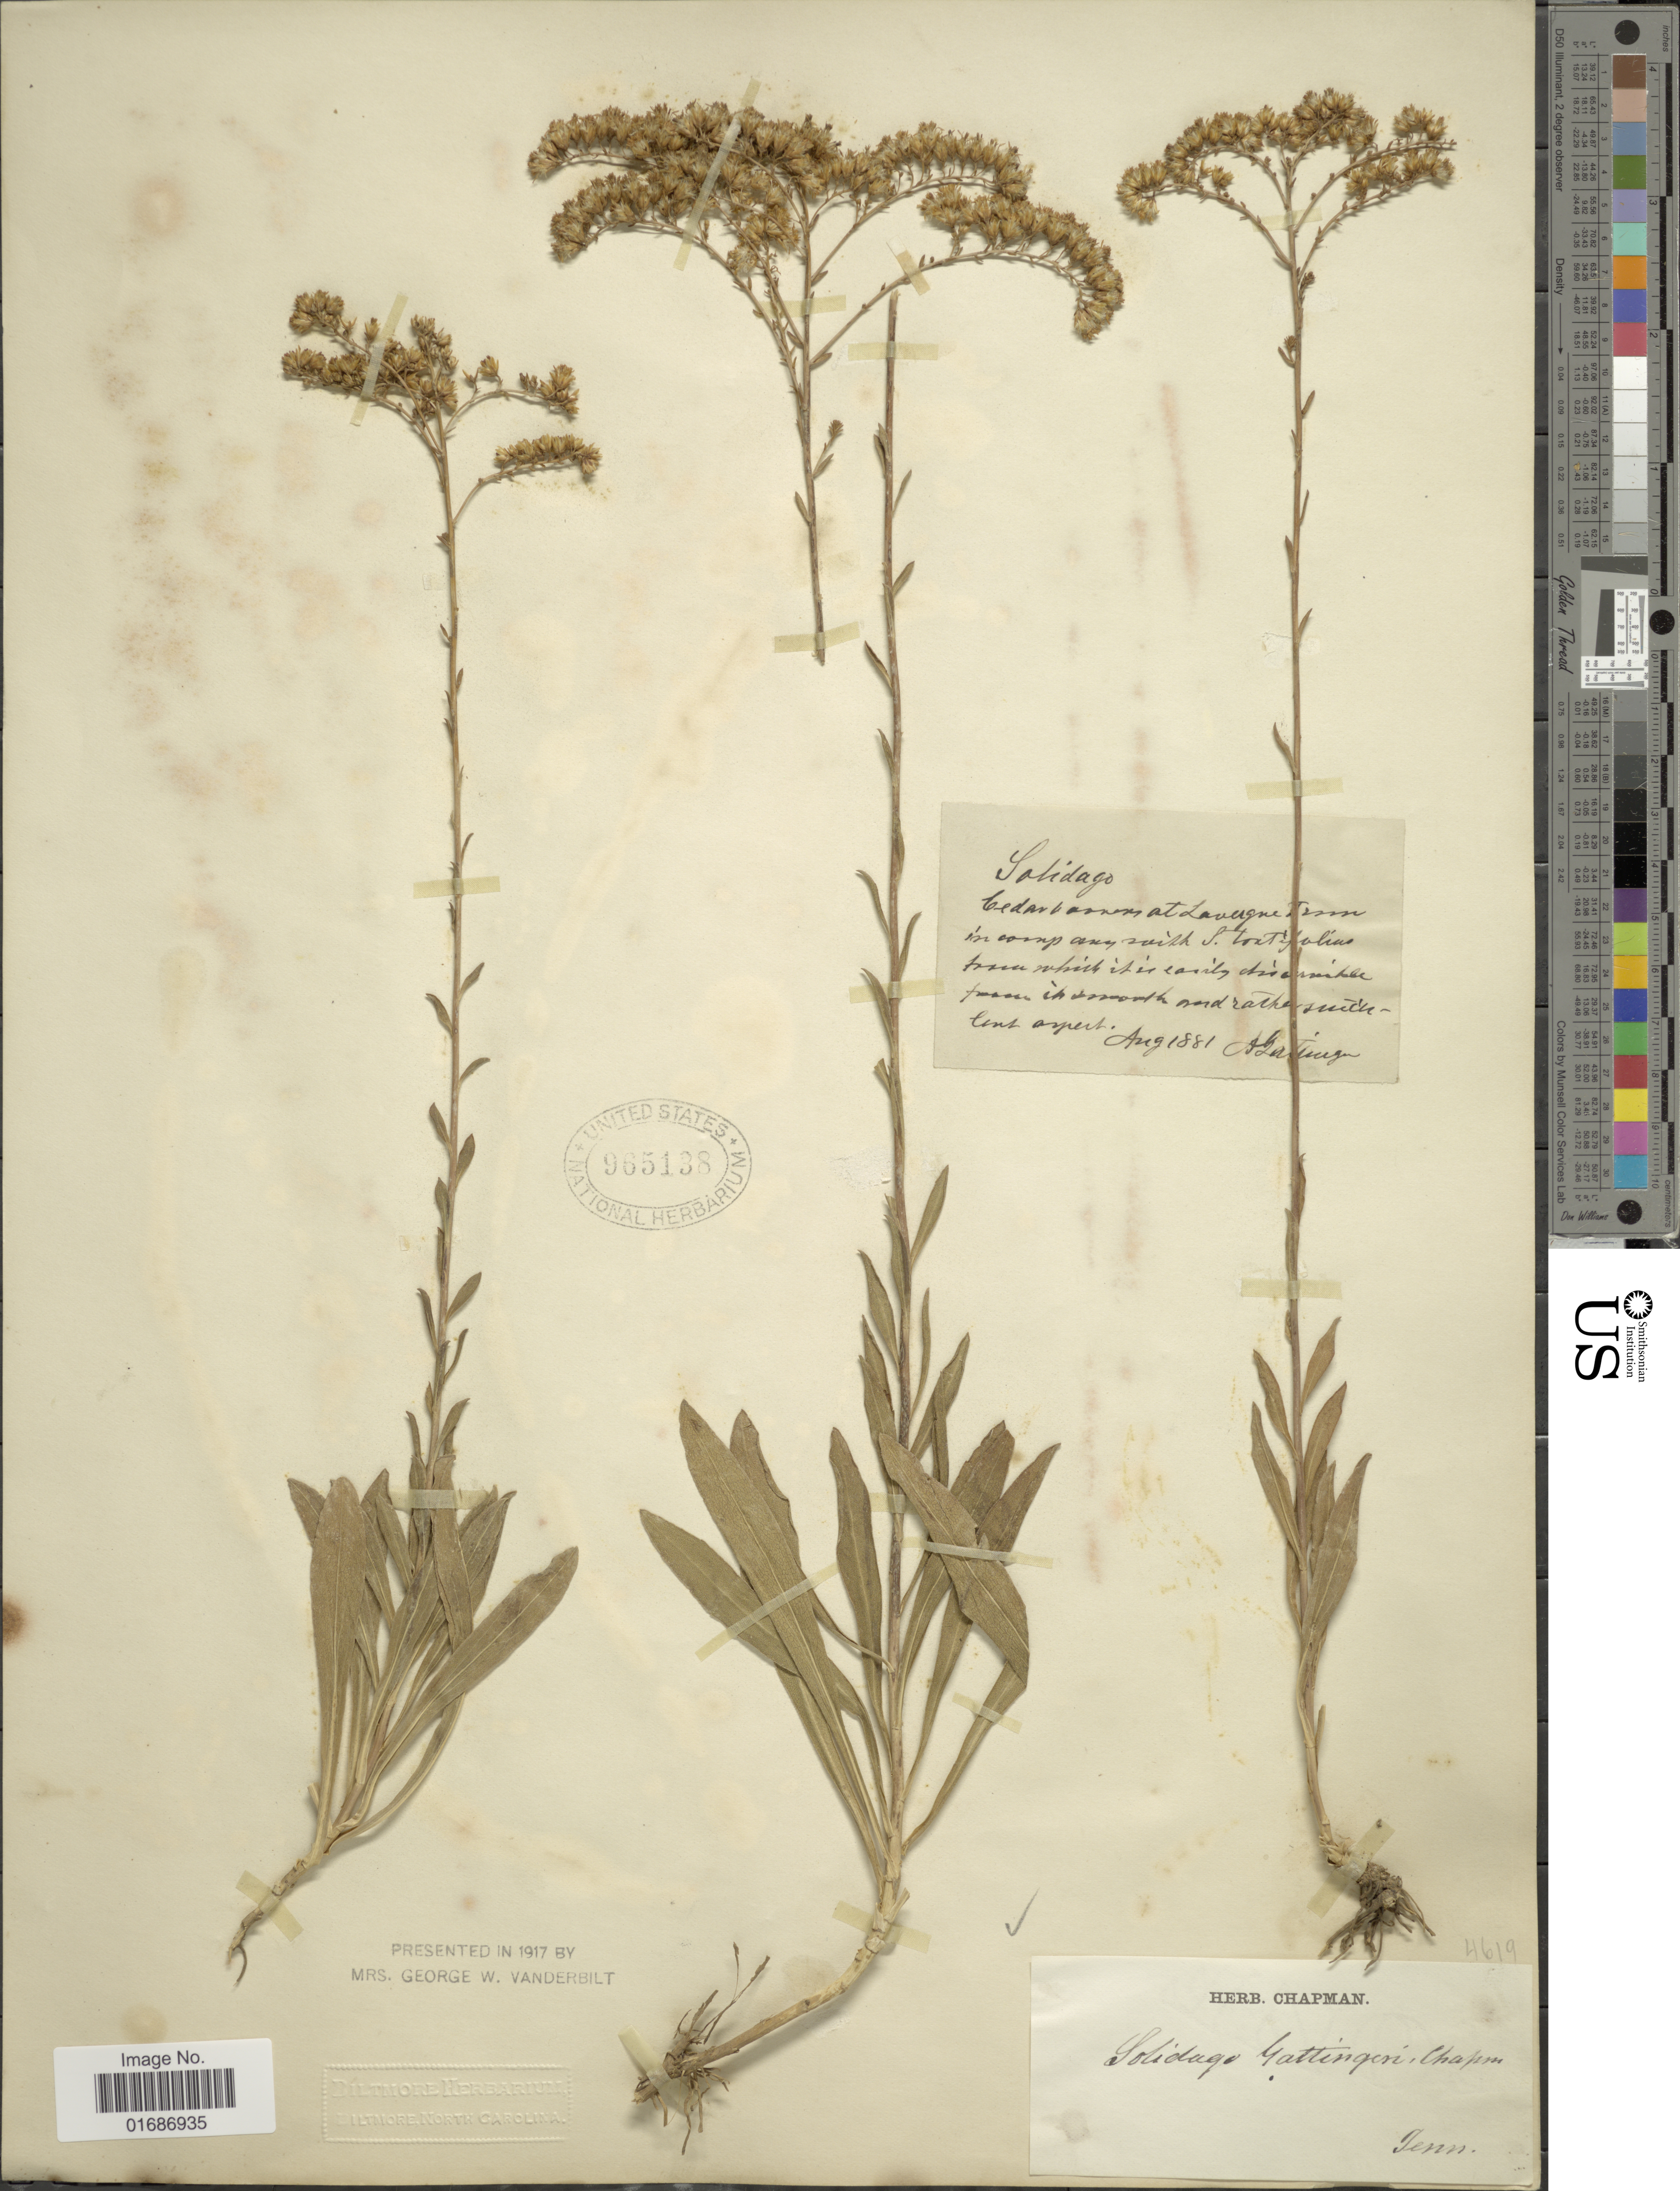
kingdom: Plantae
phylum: Tracheophyta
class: Magnoliopsida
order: Asterales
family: Asteraceae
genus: Solidago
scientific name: Solidago gattingeri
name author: Chapman ex A. Gray & et al. in A. Gray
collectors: A. Gattinger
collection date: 1881-08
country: United States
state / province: Tennessee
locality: Cedar barrens at Lavergne Teson, in camp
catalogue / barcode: US 965138